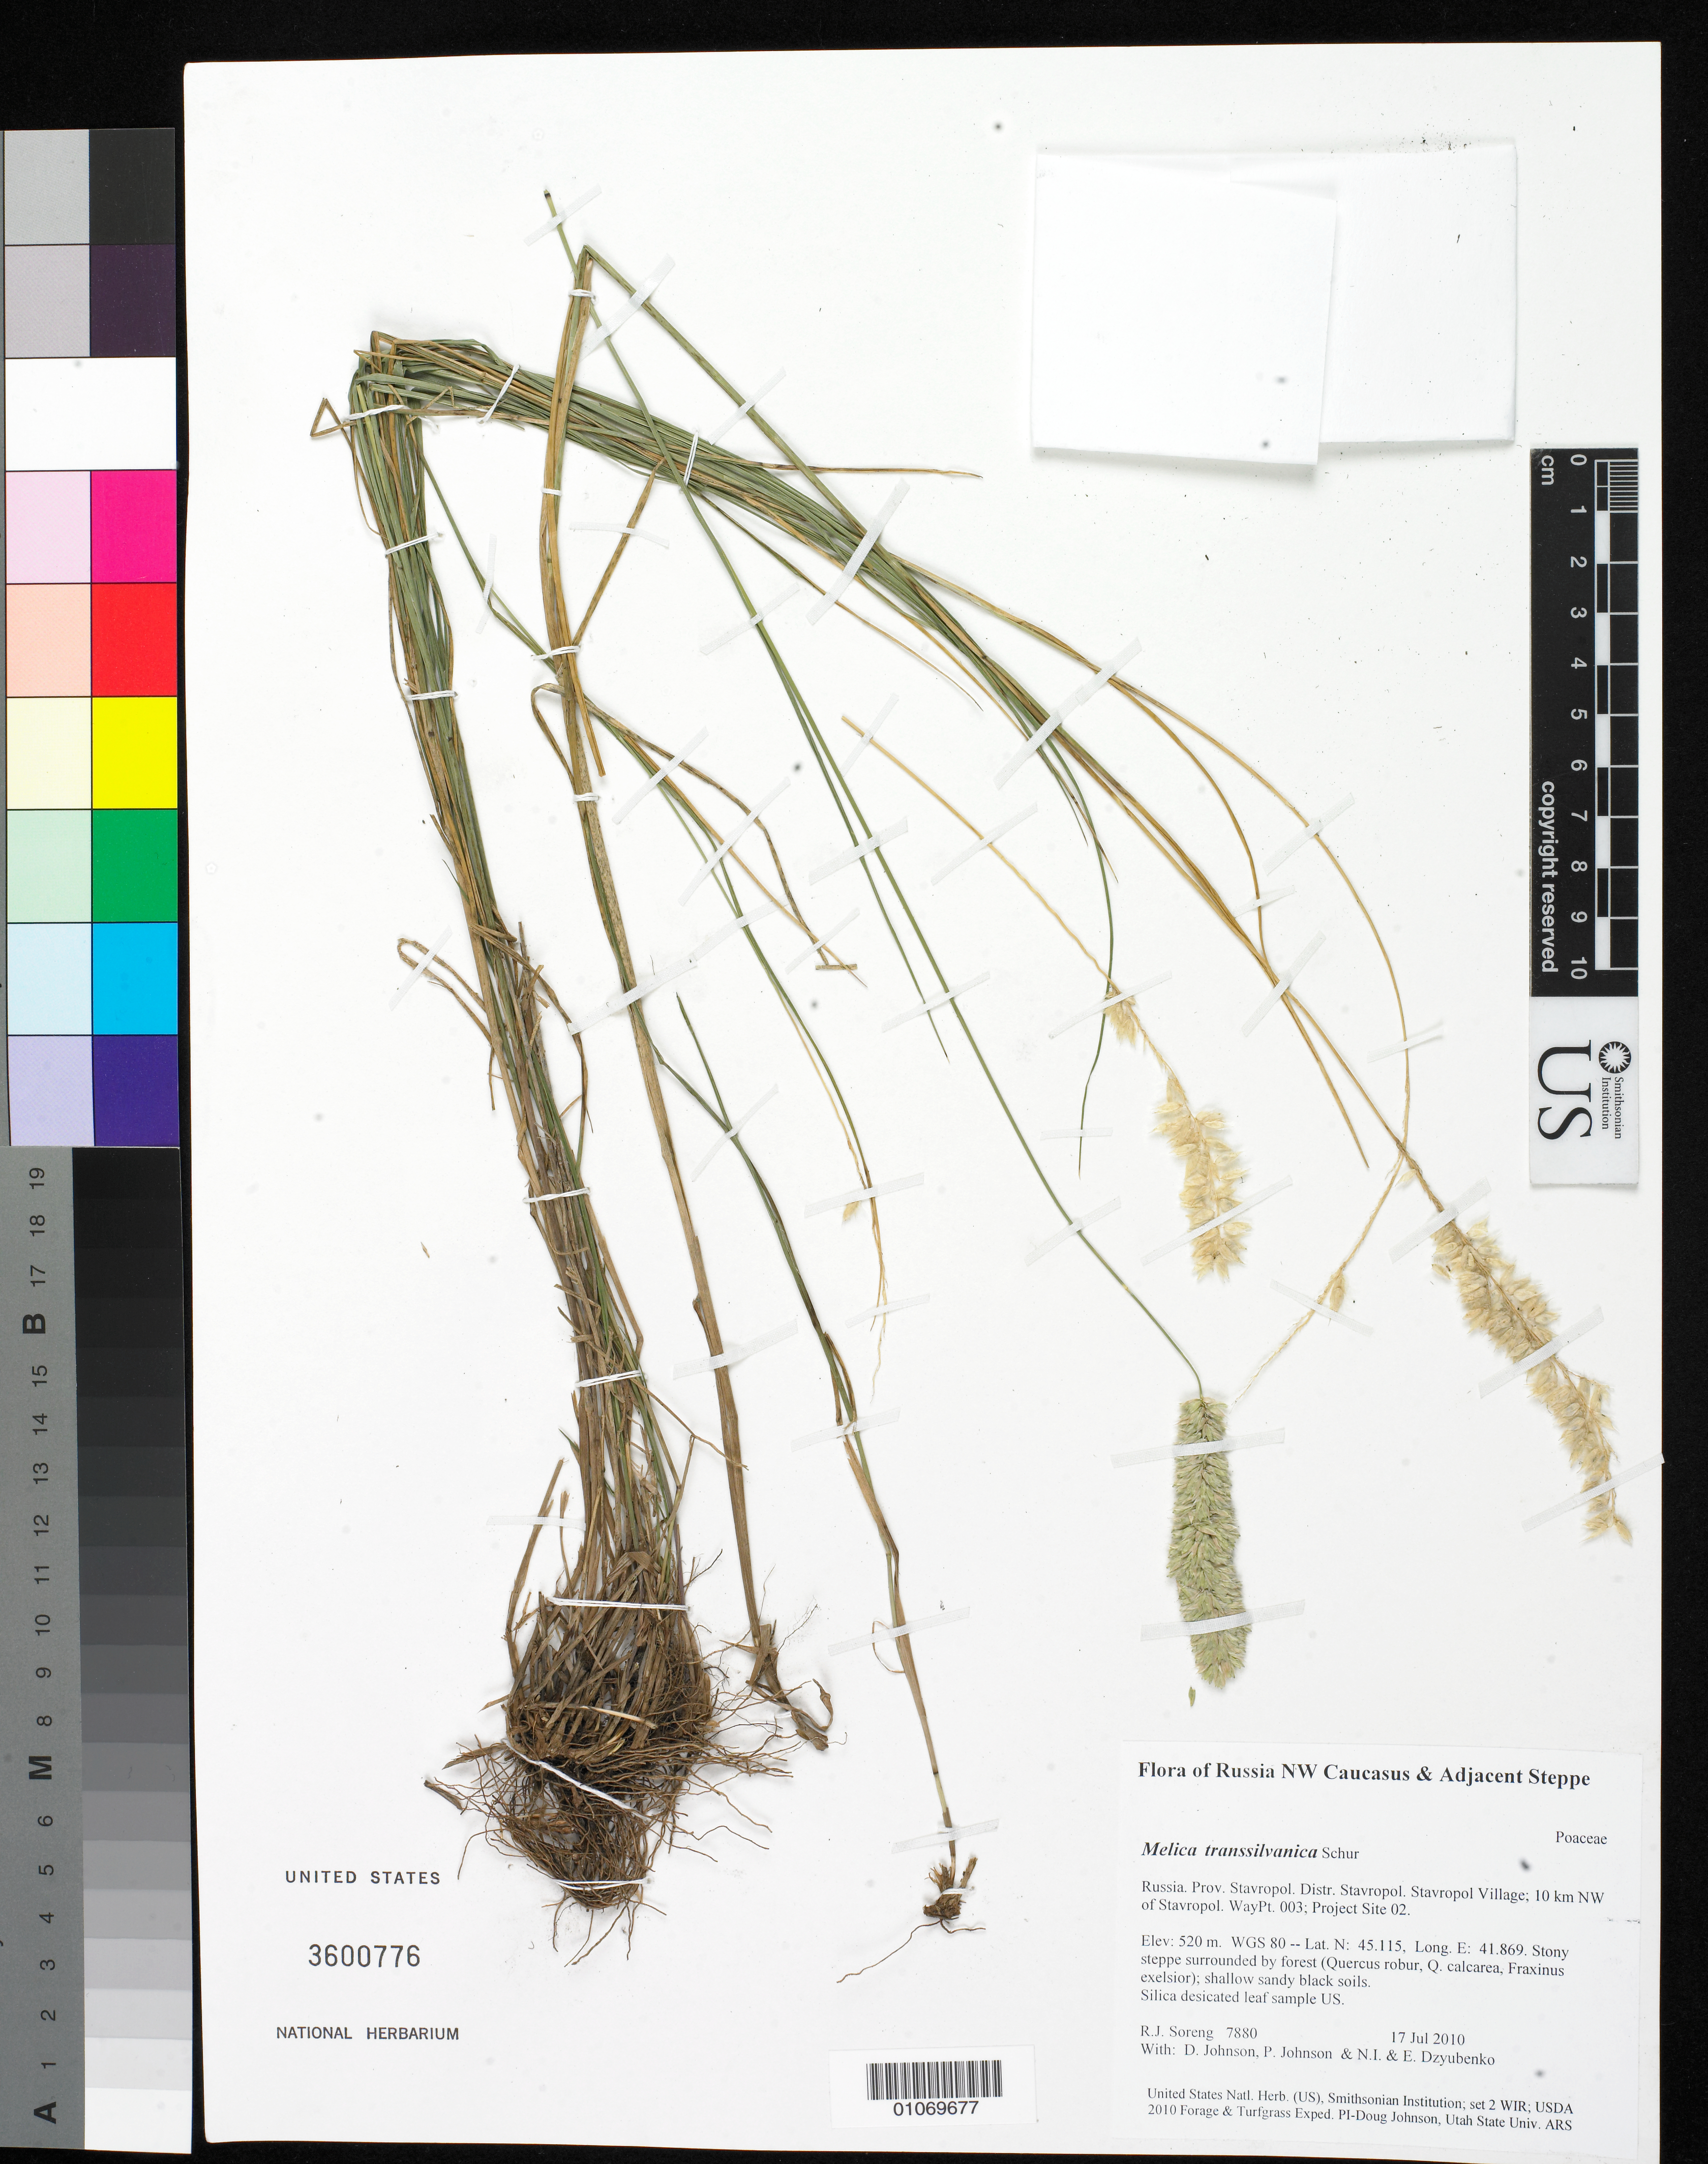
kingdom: Plantae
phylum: Tracheophyta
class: Liliopsida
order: Poales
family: Poaceae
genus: Melica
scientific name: Melica transsilvanica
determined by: Soreng, Robert J., Research Associate (BOT), Smithsonian Institution - National Museum of Natural History (UNITED STATES)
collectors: R. J. Soreng, D. Johnson, P. Johnson, N. Dzyubenko & E. Dzyubenko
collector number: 7880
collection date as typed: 17 Jul 2010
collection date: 2010-07-17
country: Russian Federation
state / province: Stavropol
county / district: Stavropol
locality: Stavropol Village; 10 km NW of Stavropol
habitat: Stony steppe surrounded by forest (Quercus robur, Q. calcarea, Fraxinus exelsior); shallow sandy black soils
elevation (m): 520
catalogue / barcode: US 3600776